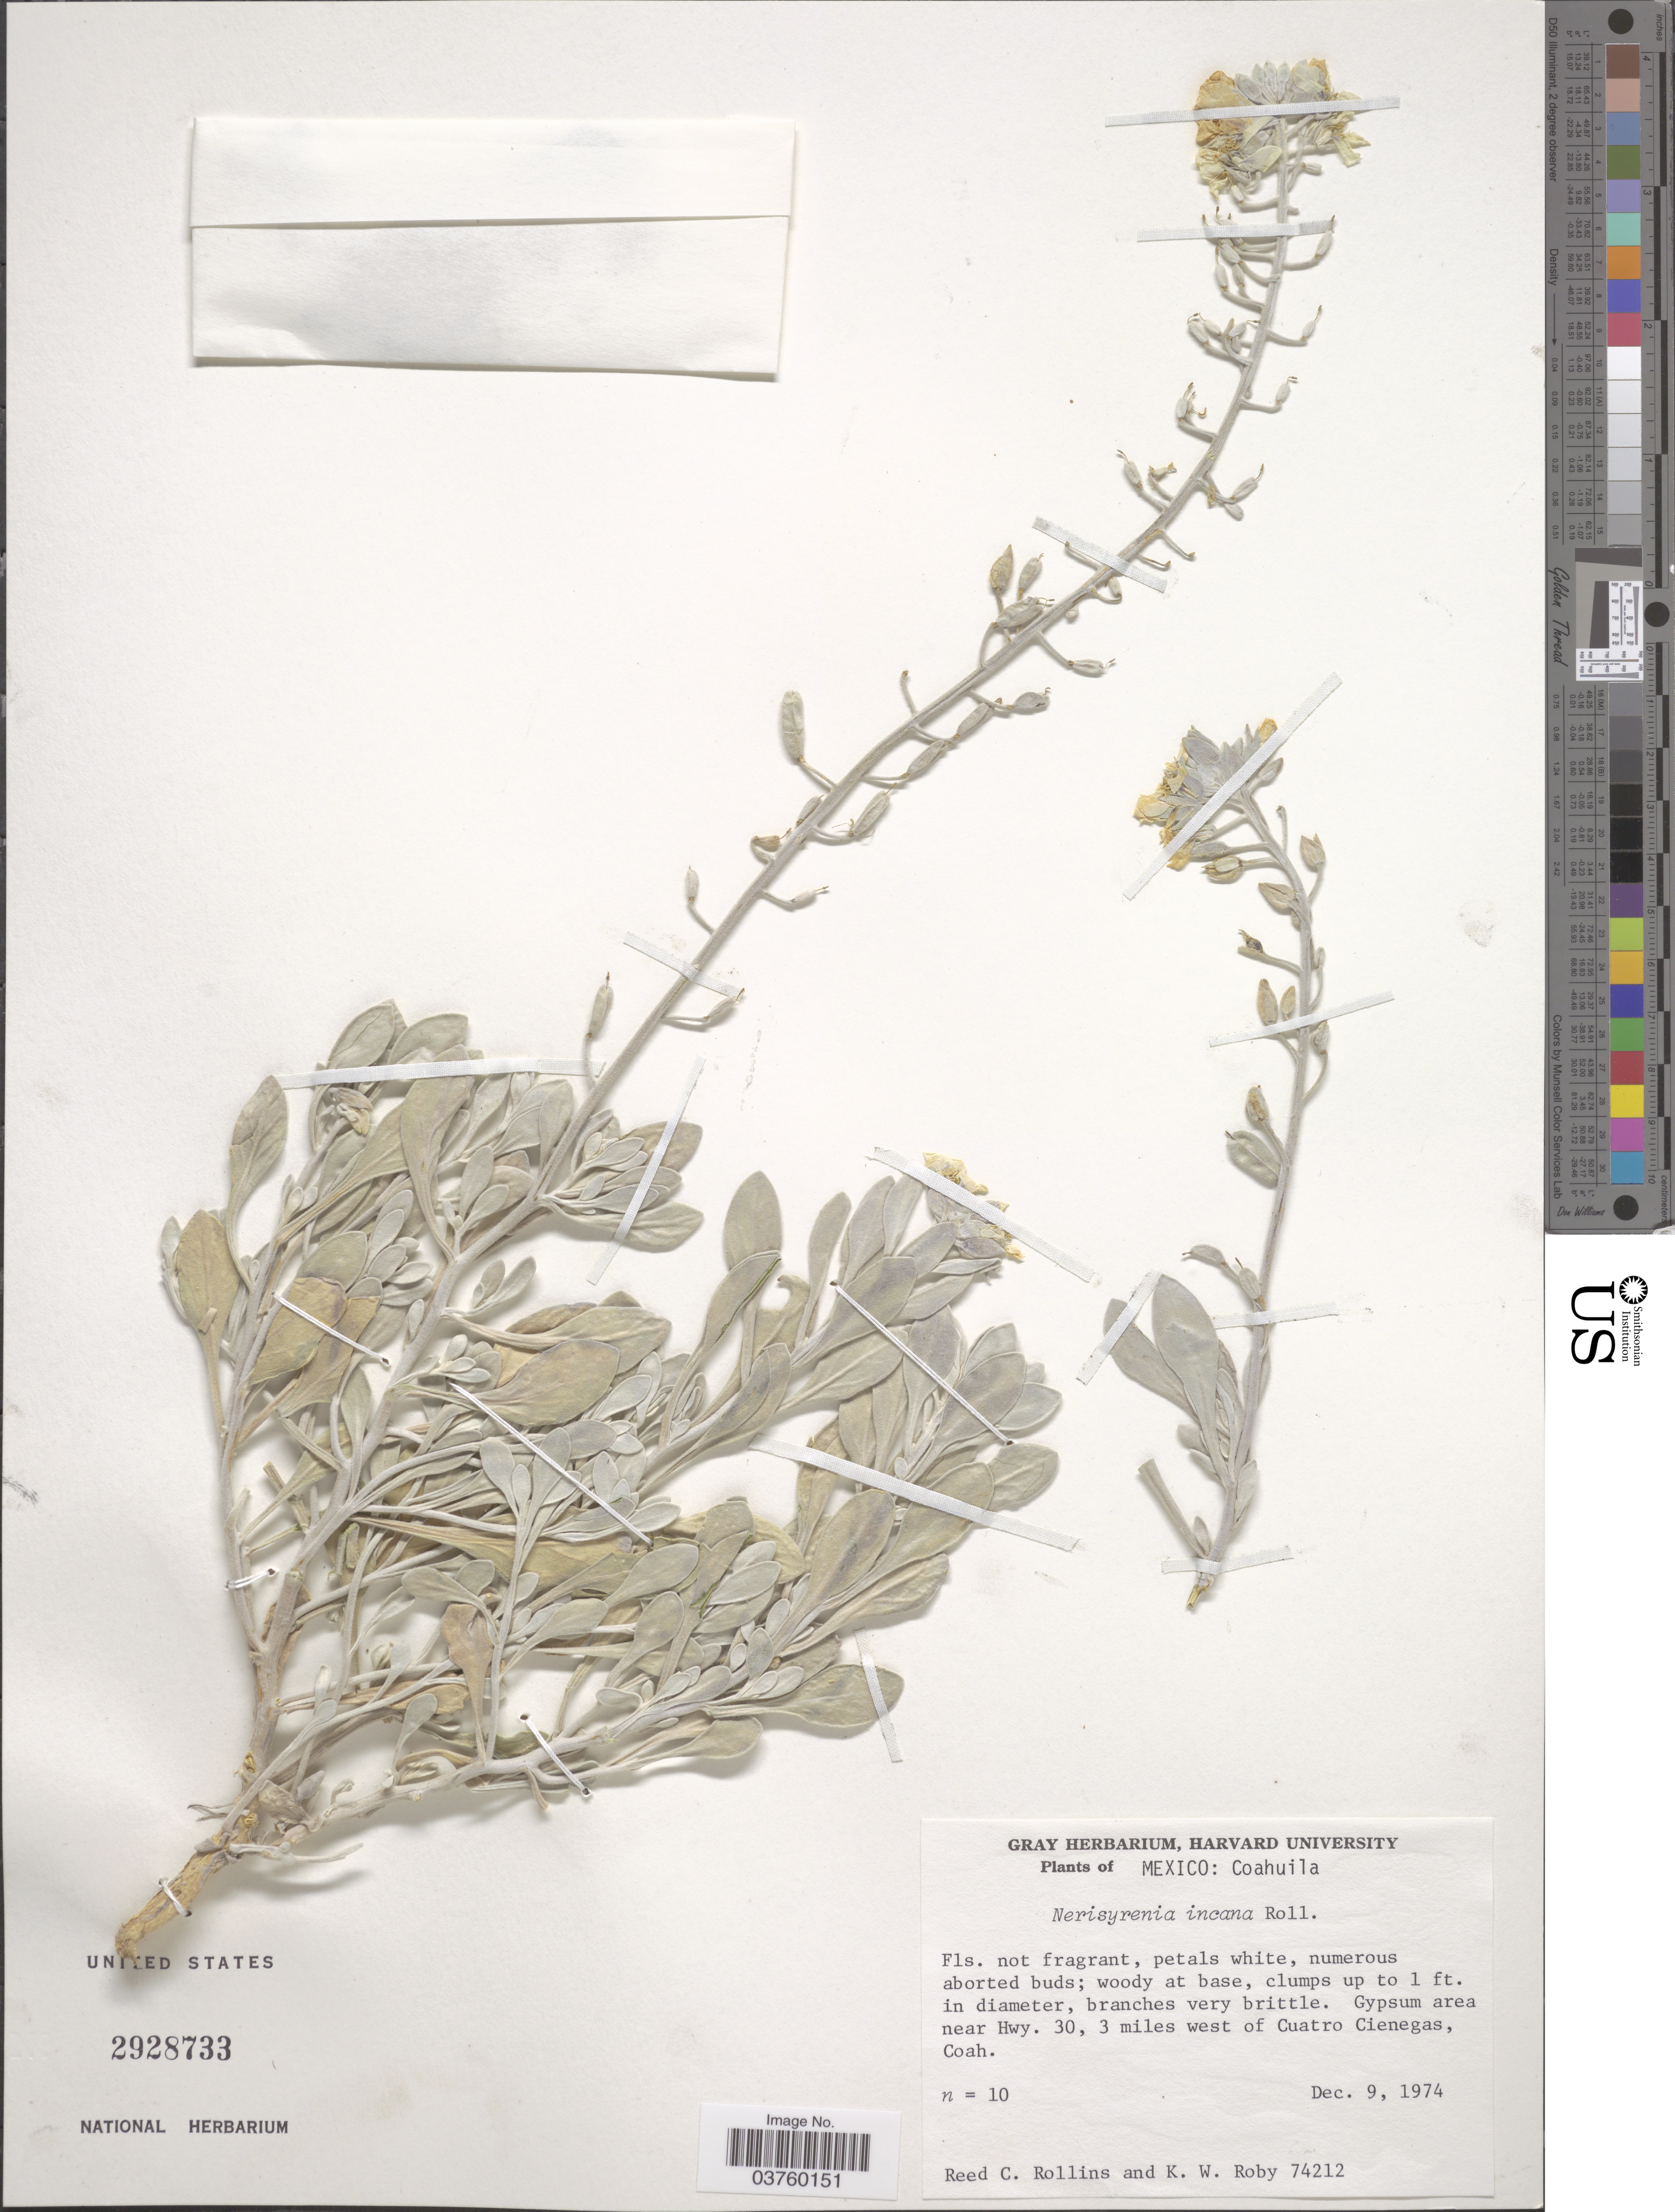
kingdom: Plantae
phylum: Tracheophyta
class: Magnoliopsida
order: Brassicales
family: Brassicaceae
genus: Nerisyrenia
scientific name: Nerisyrenia incana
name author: Rollins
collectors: R. C. Rollins & K. W. Roby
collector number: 74212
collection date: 1974-12-09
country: Mexico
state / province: Coahuila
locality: Gypsum area near Hwy. 30, 3 miles west of Cuatro Cienegas.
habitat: gypsum area near highway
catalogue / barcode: US 2928733